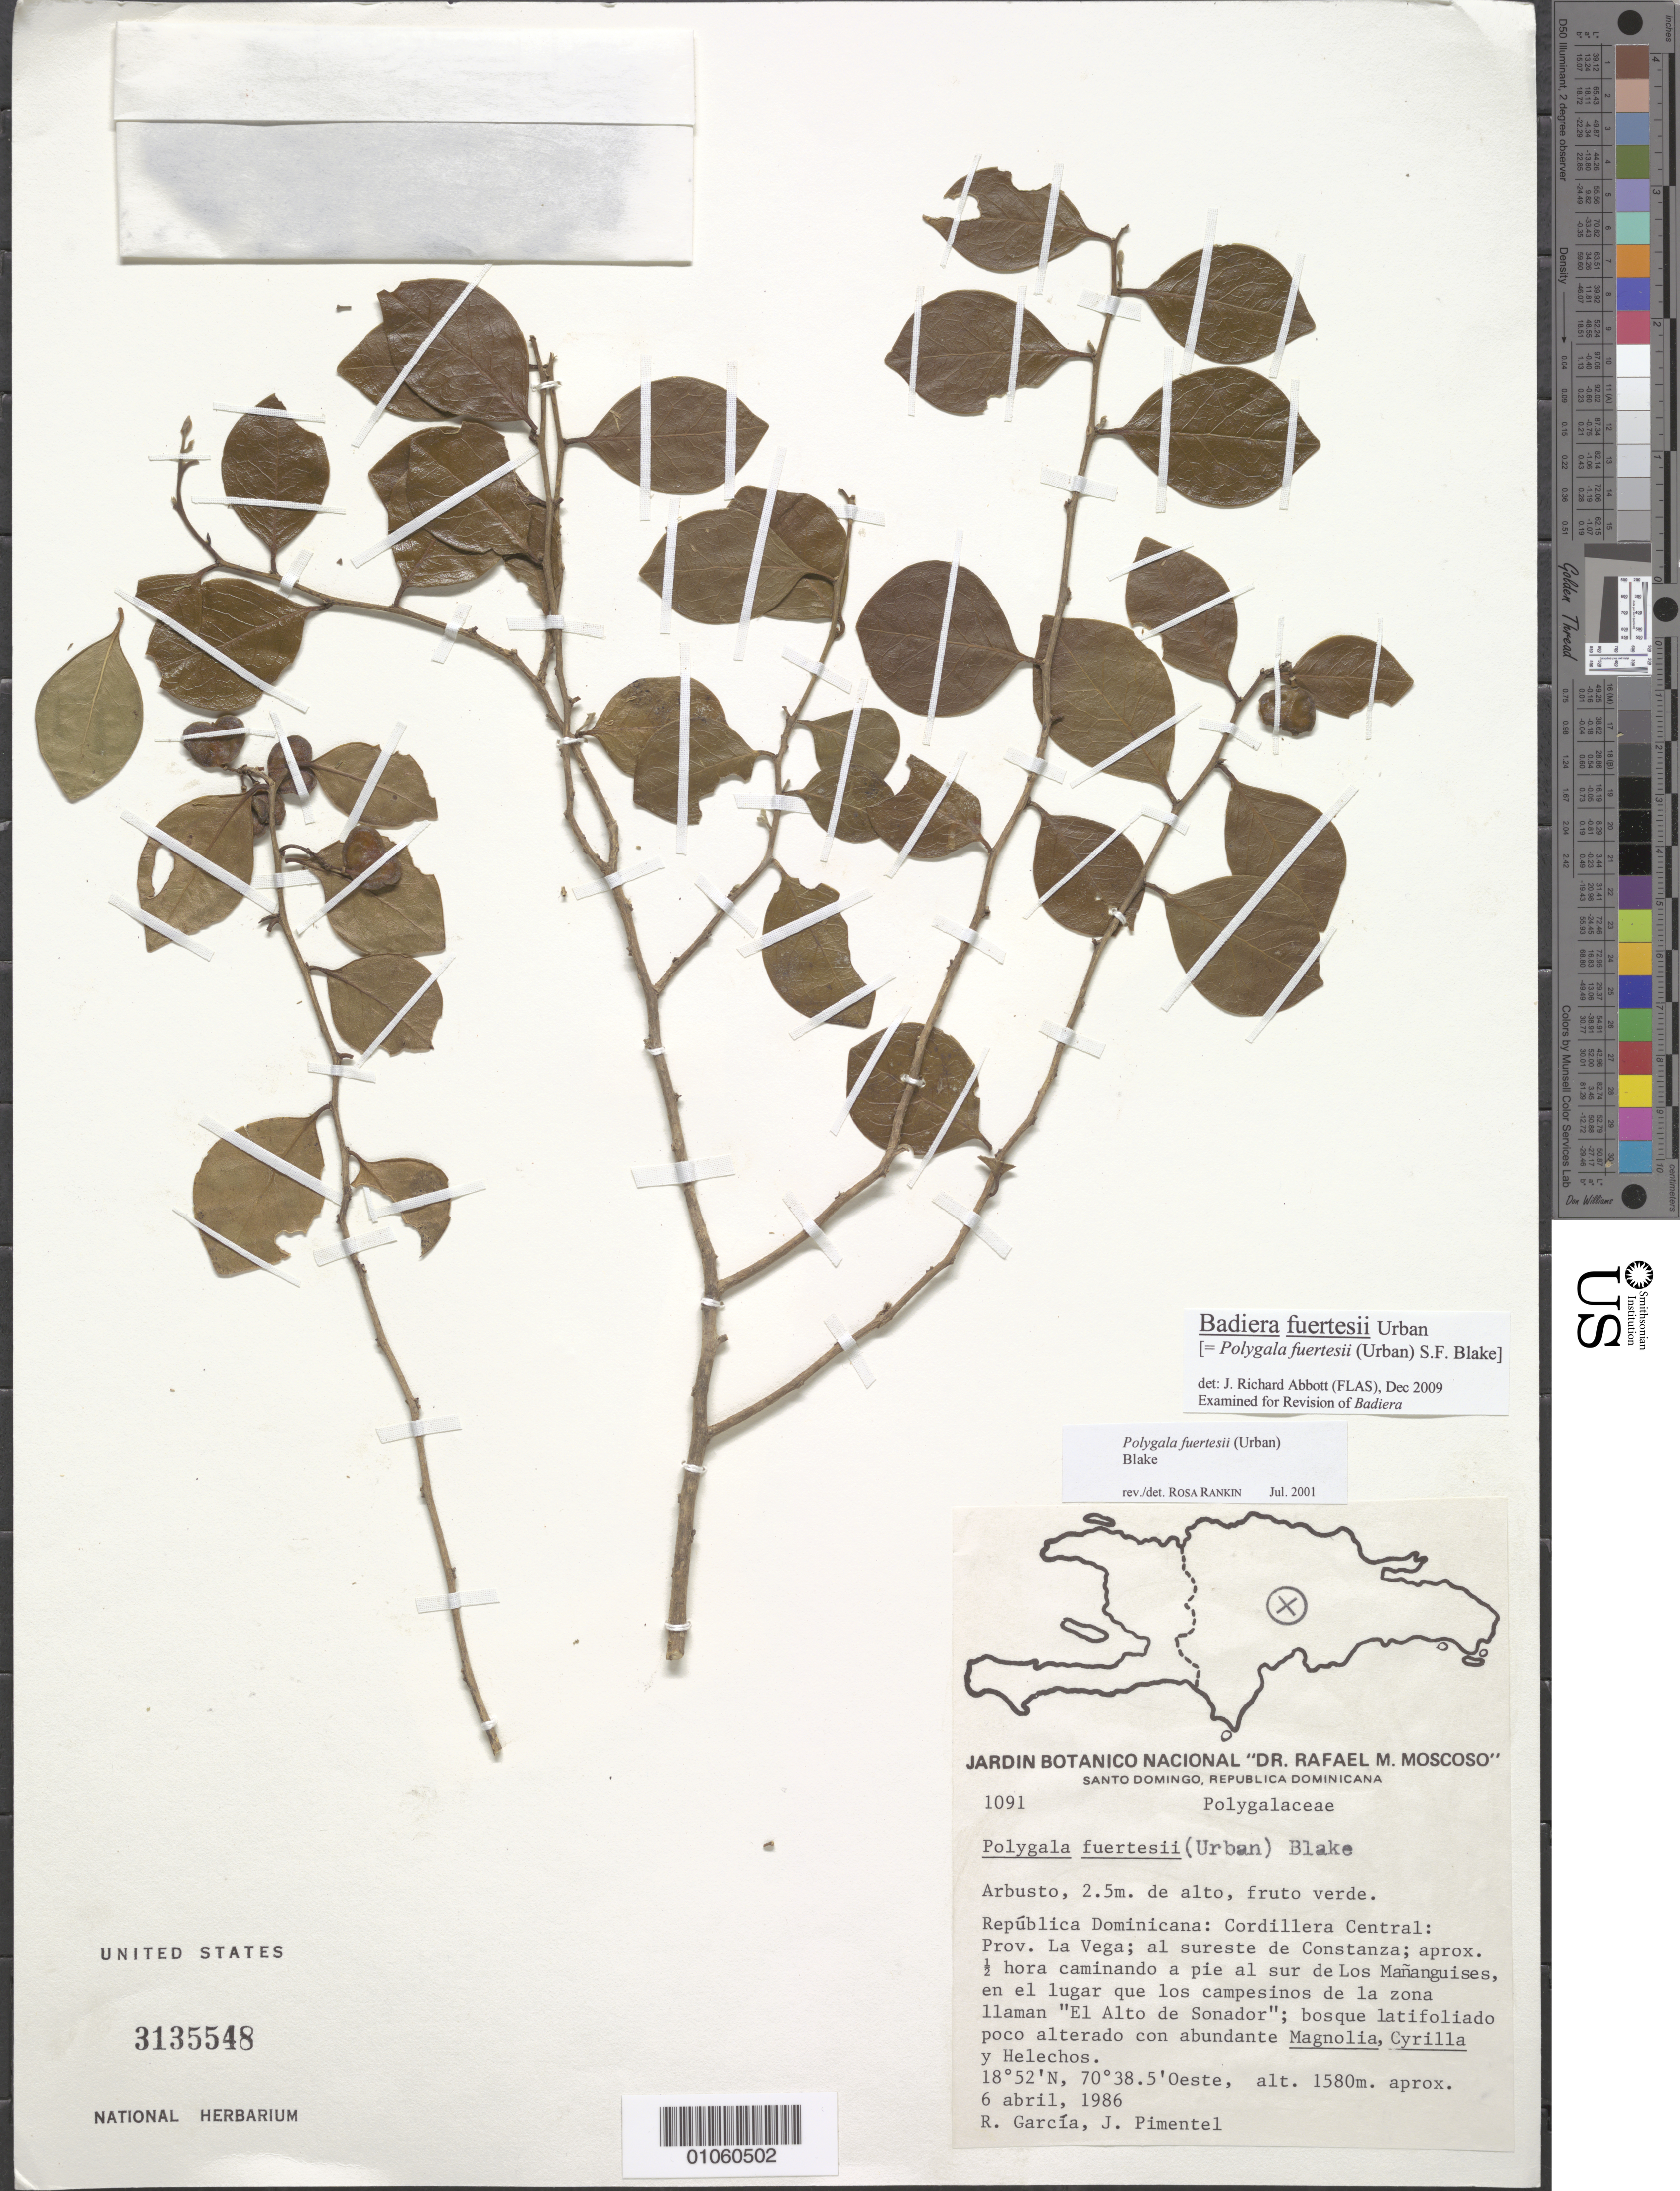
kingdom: Plantae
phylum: Tracheophyta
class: Magnoliopsida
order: Fabales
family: Polygalaceae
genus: Badiera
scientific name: Badiera fuertesii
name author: Urb.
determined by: Abbott, J. R., (FLAS)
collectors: R. G. García & J. Pimentel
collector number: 1091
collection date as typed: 06 Apr 1986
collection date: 1986-04-06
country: Dominican Republic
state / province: La Vega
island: Hispaniola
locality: Cordillera Central, al sureste de Constanza; aprox. 0.5 hora caminando a pie al sur de Los Mañanguises, en el lugar que los campesions de la zona llaman "El Alto de Sonador"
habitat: Bosque latifoliado poco alterado con abundante Magnolia, Cyrilla y Helechos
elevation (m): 1580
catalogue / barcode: US 3135548